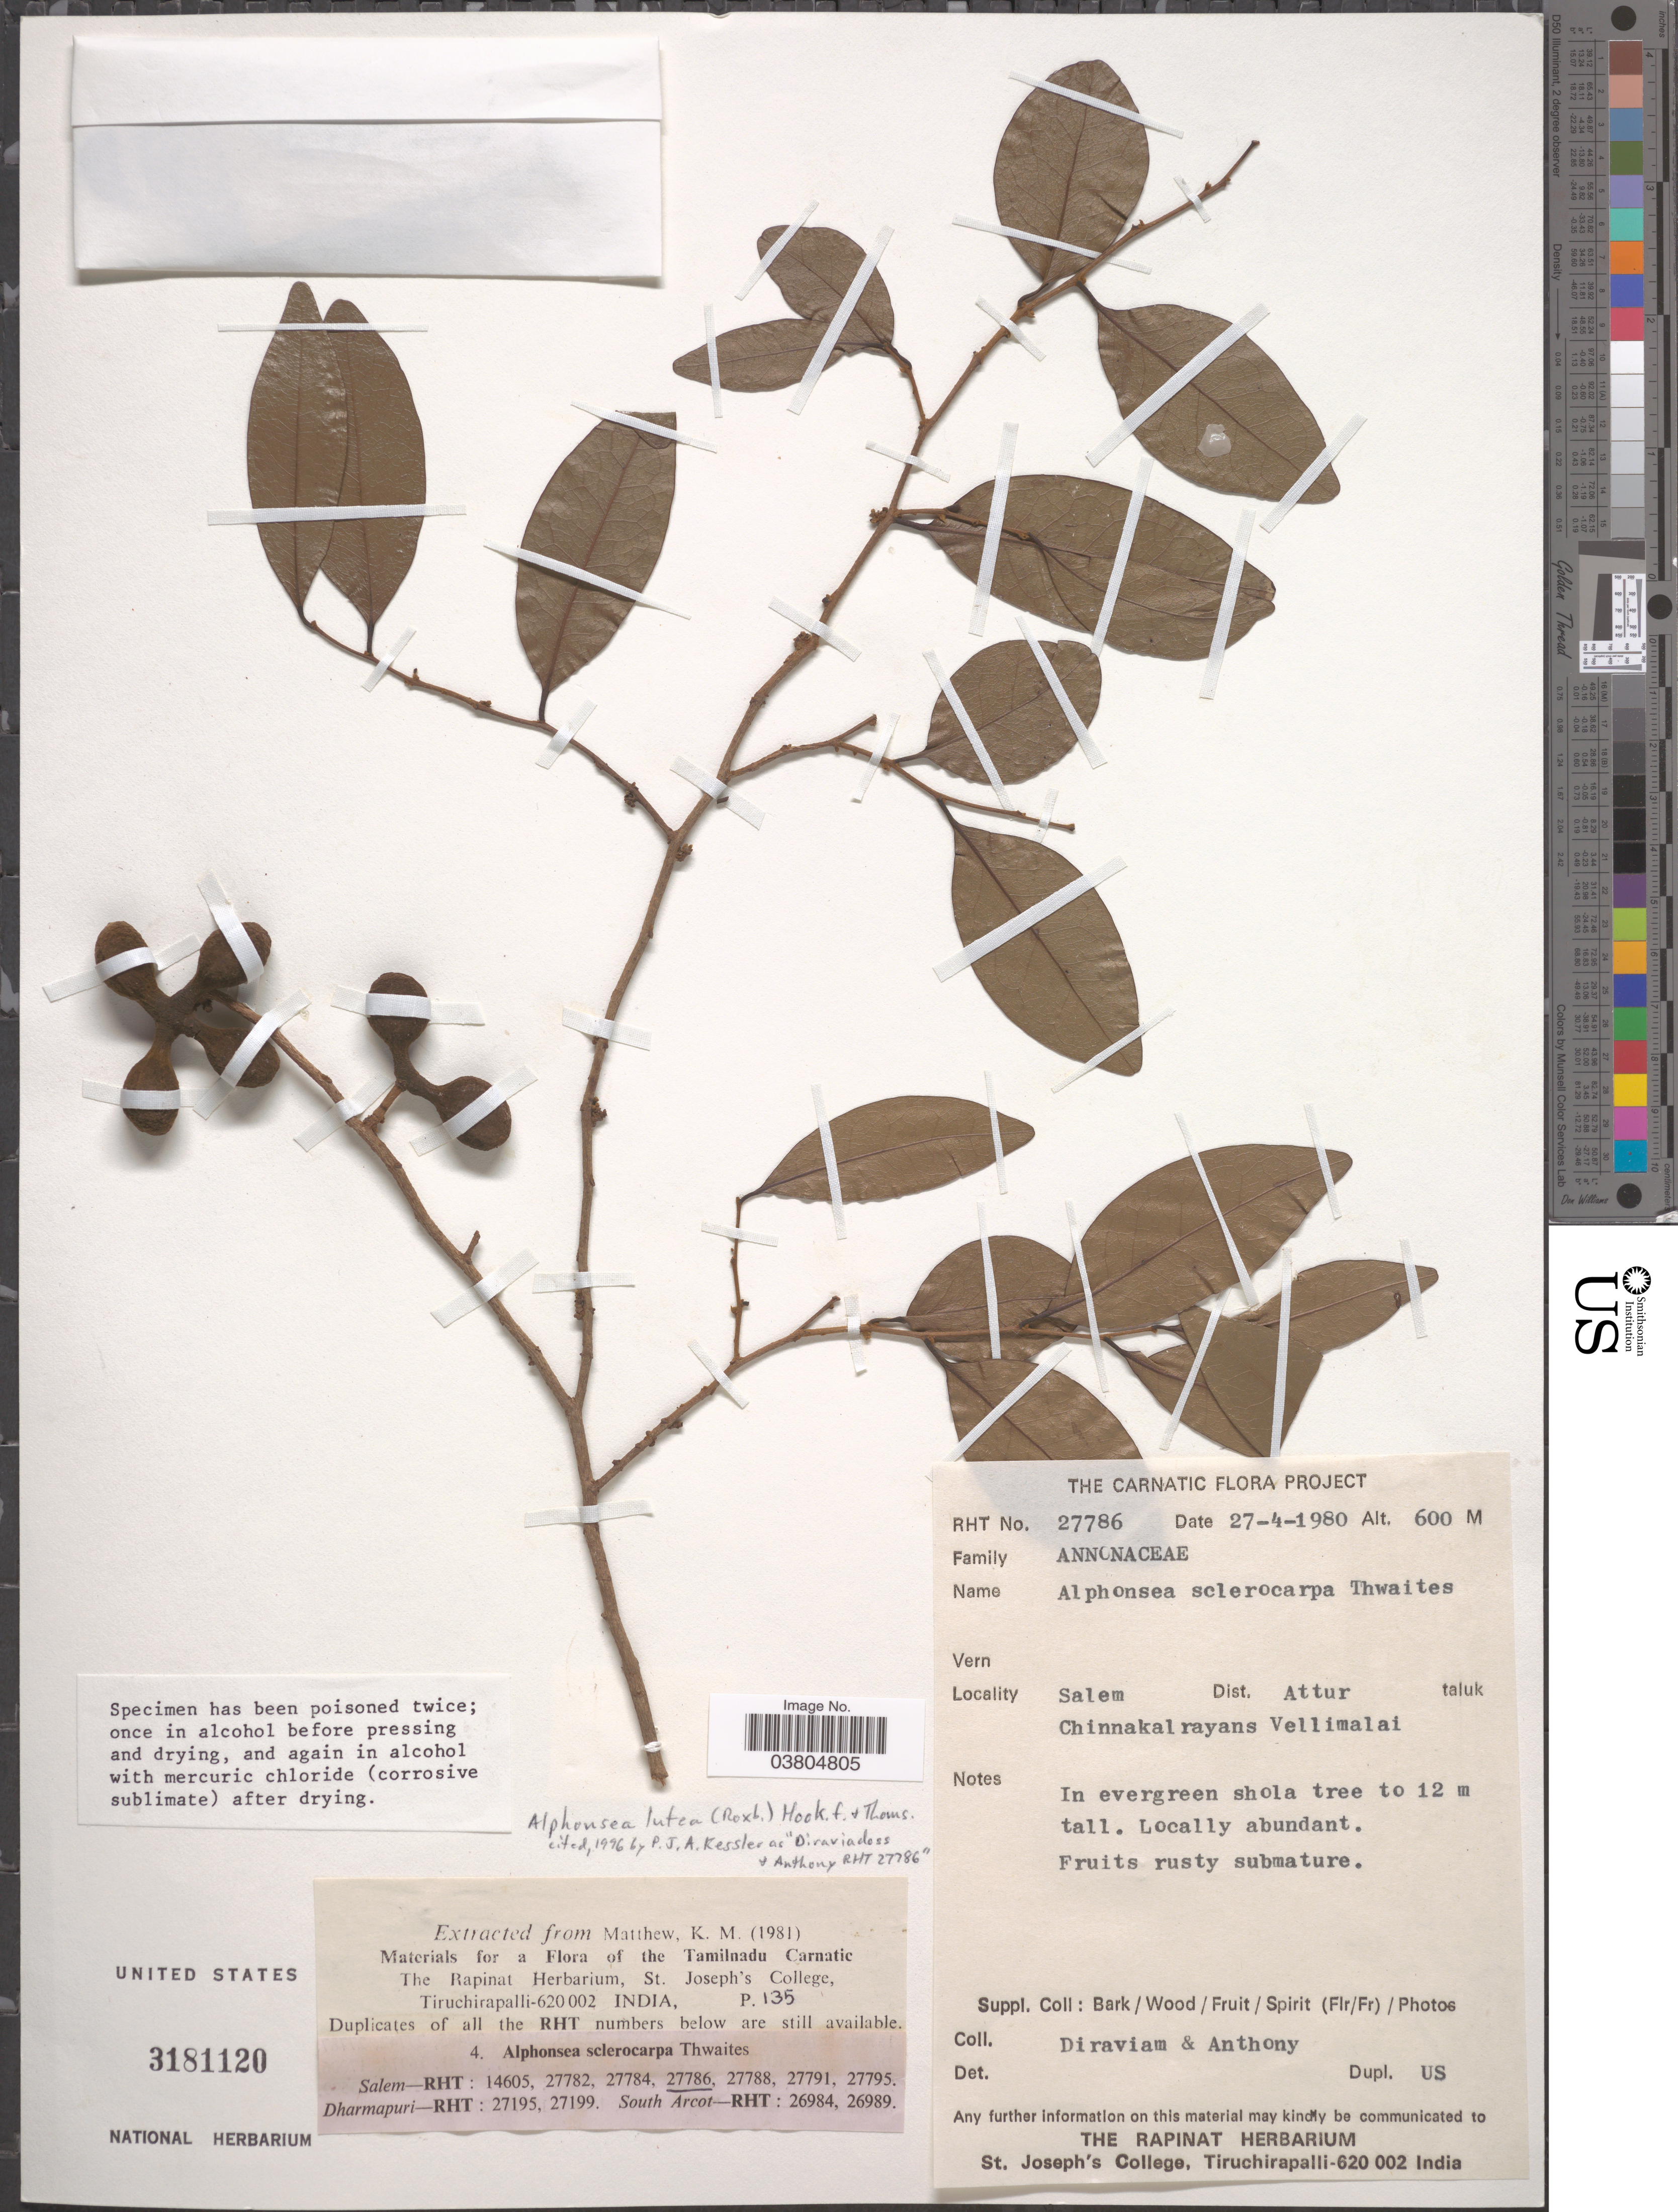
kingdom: Plantae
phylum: Tracheophyta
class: Magnoliopsida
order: Magnoliales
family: Annonaceae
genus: Alphonsea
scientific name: Alphonsea lutea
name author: (Roxb.) Hook. f. ex Thomson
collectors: -. Diraviam & Anthony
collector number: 27786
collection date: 1980-04-27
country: India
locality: Salem Dist. Attur taluk. Chinnakal rayans Vellimalai.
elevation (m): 600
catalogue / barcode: US 3181120